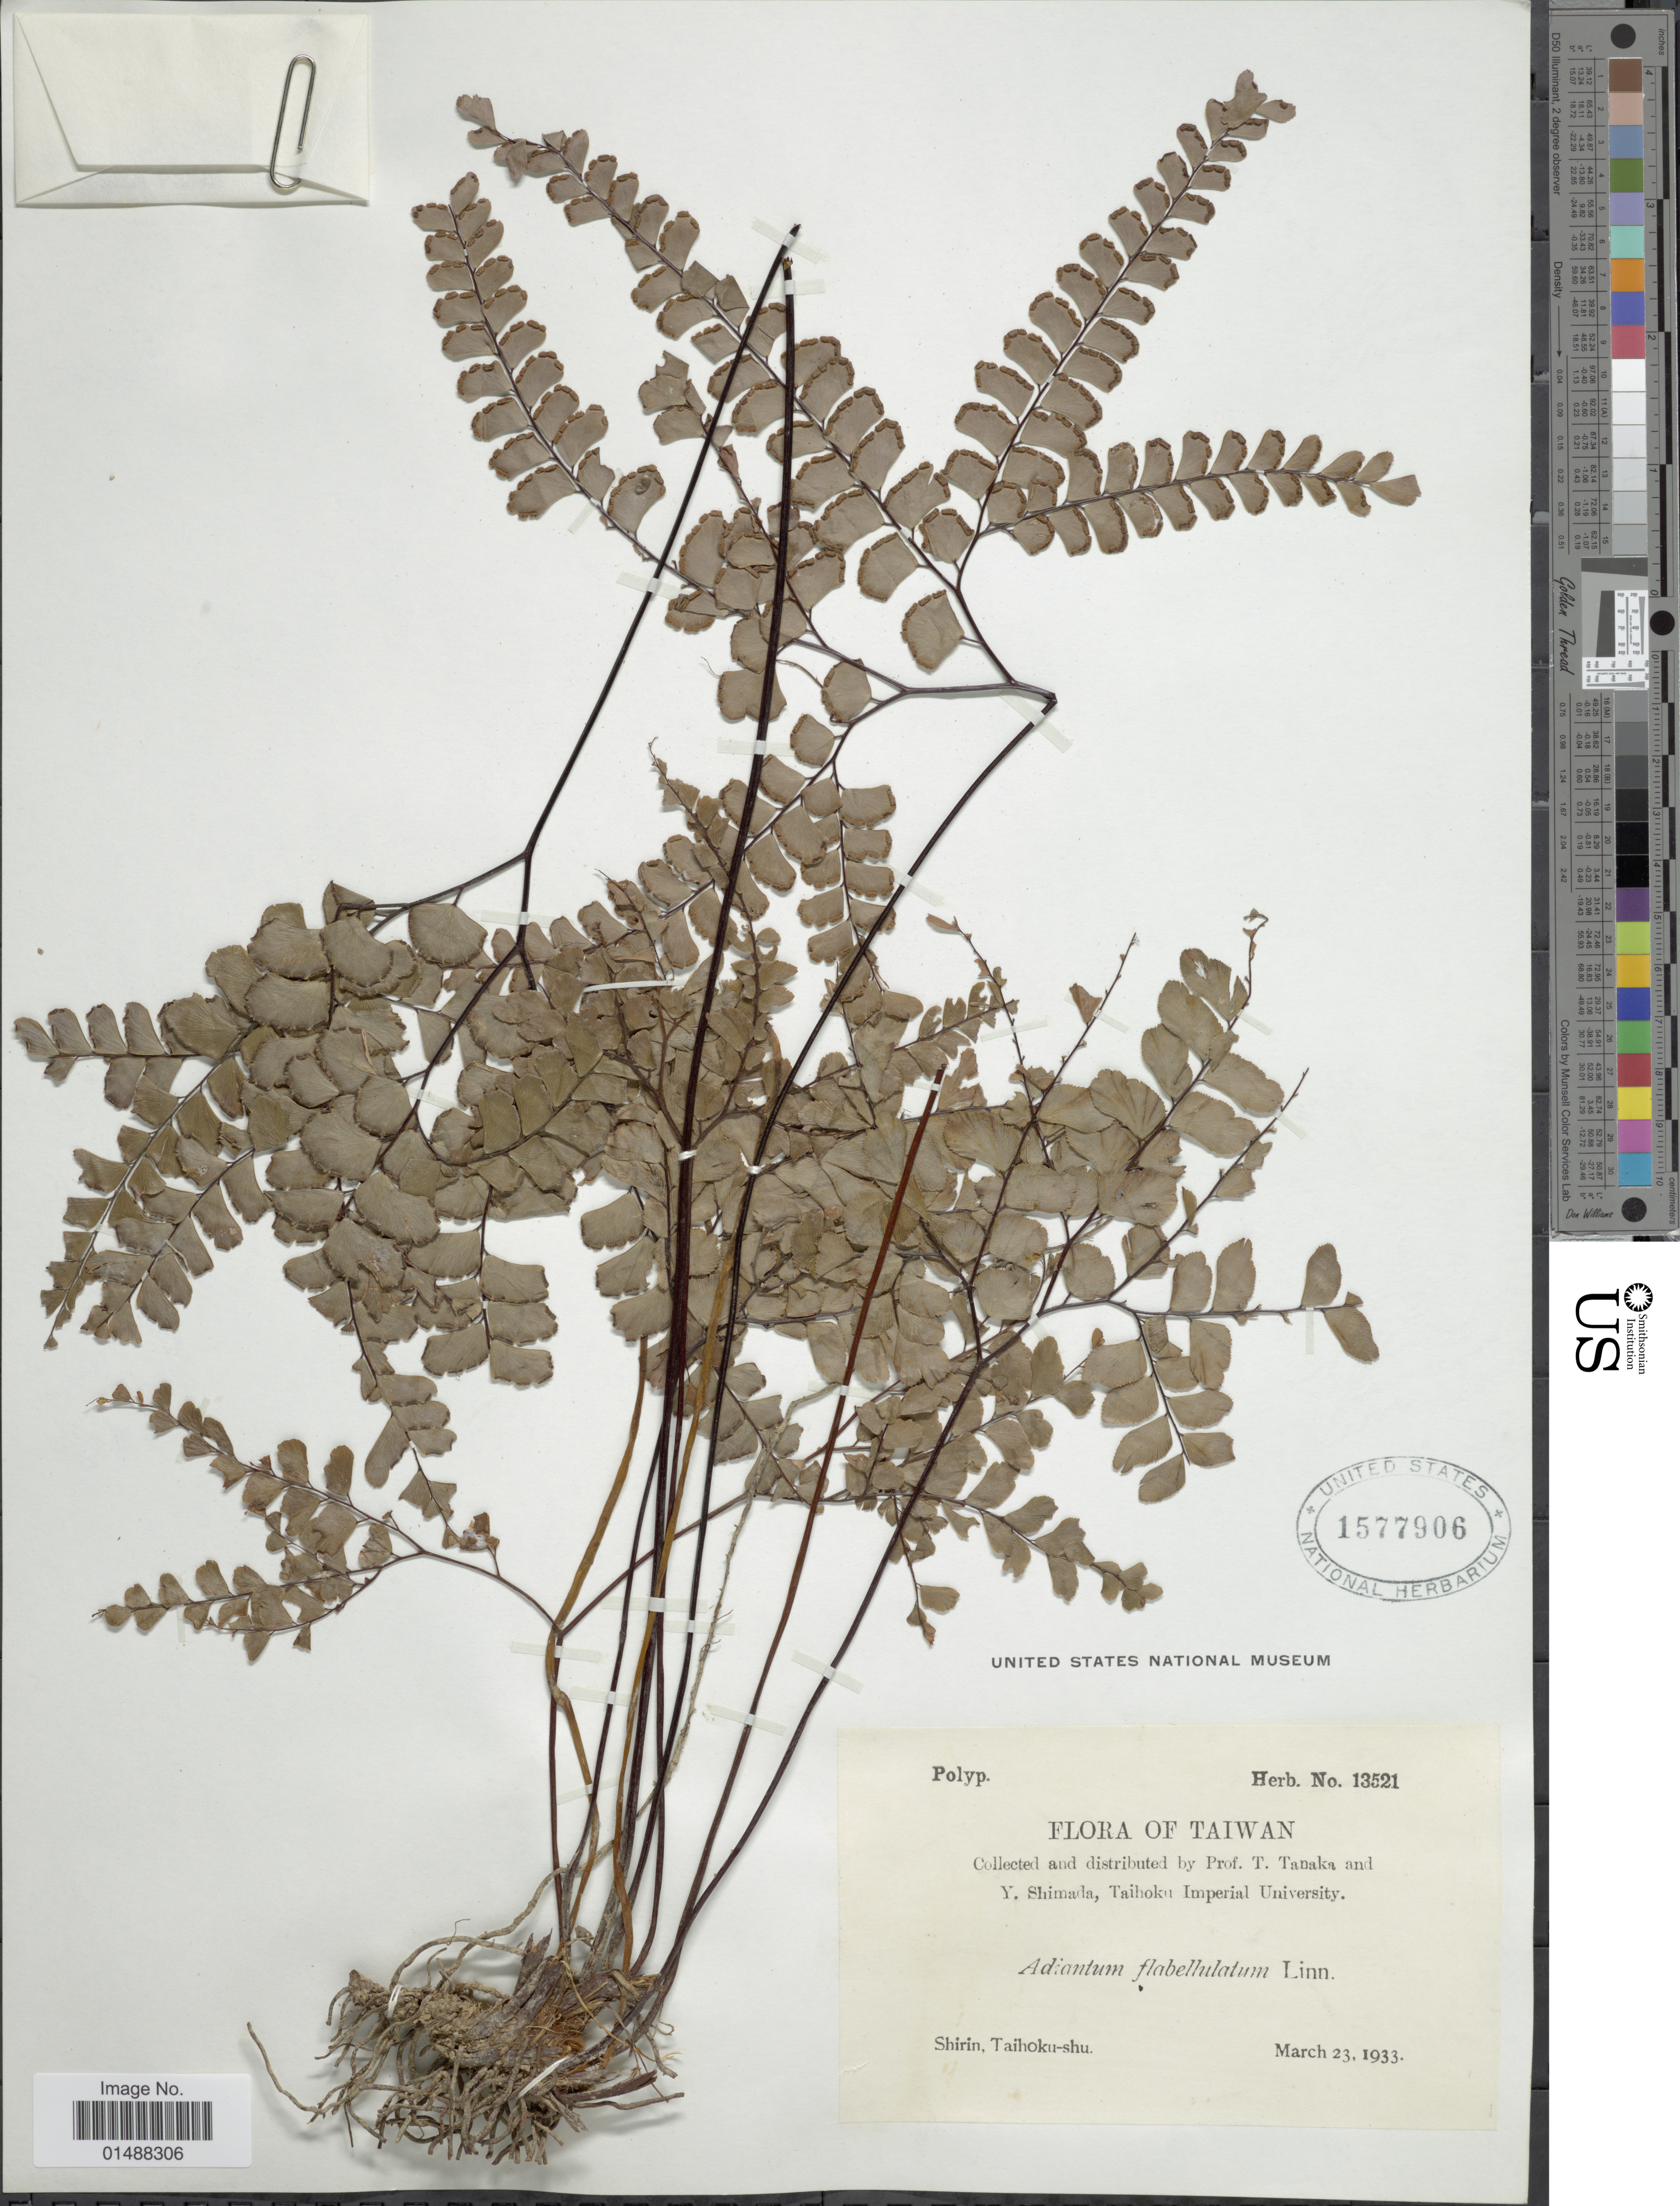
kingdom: Plantae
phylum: Tracheophyta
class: Polypodiopsida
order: Polypodiales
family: Pteridaceae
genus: Adiantum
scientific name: Adiantum flabellulatum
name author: L.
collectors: T. Tabaka & Y. Shimada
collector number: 13521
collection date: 1933-03-23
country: Taiwan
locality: Taiwan, Shirin, Taihoku-shu.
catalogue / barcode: US 1577906